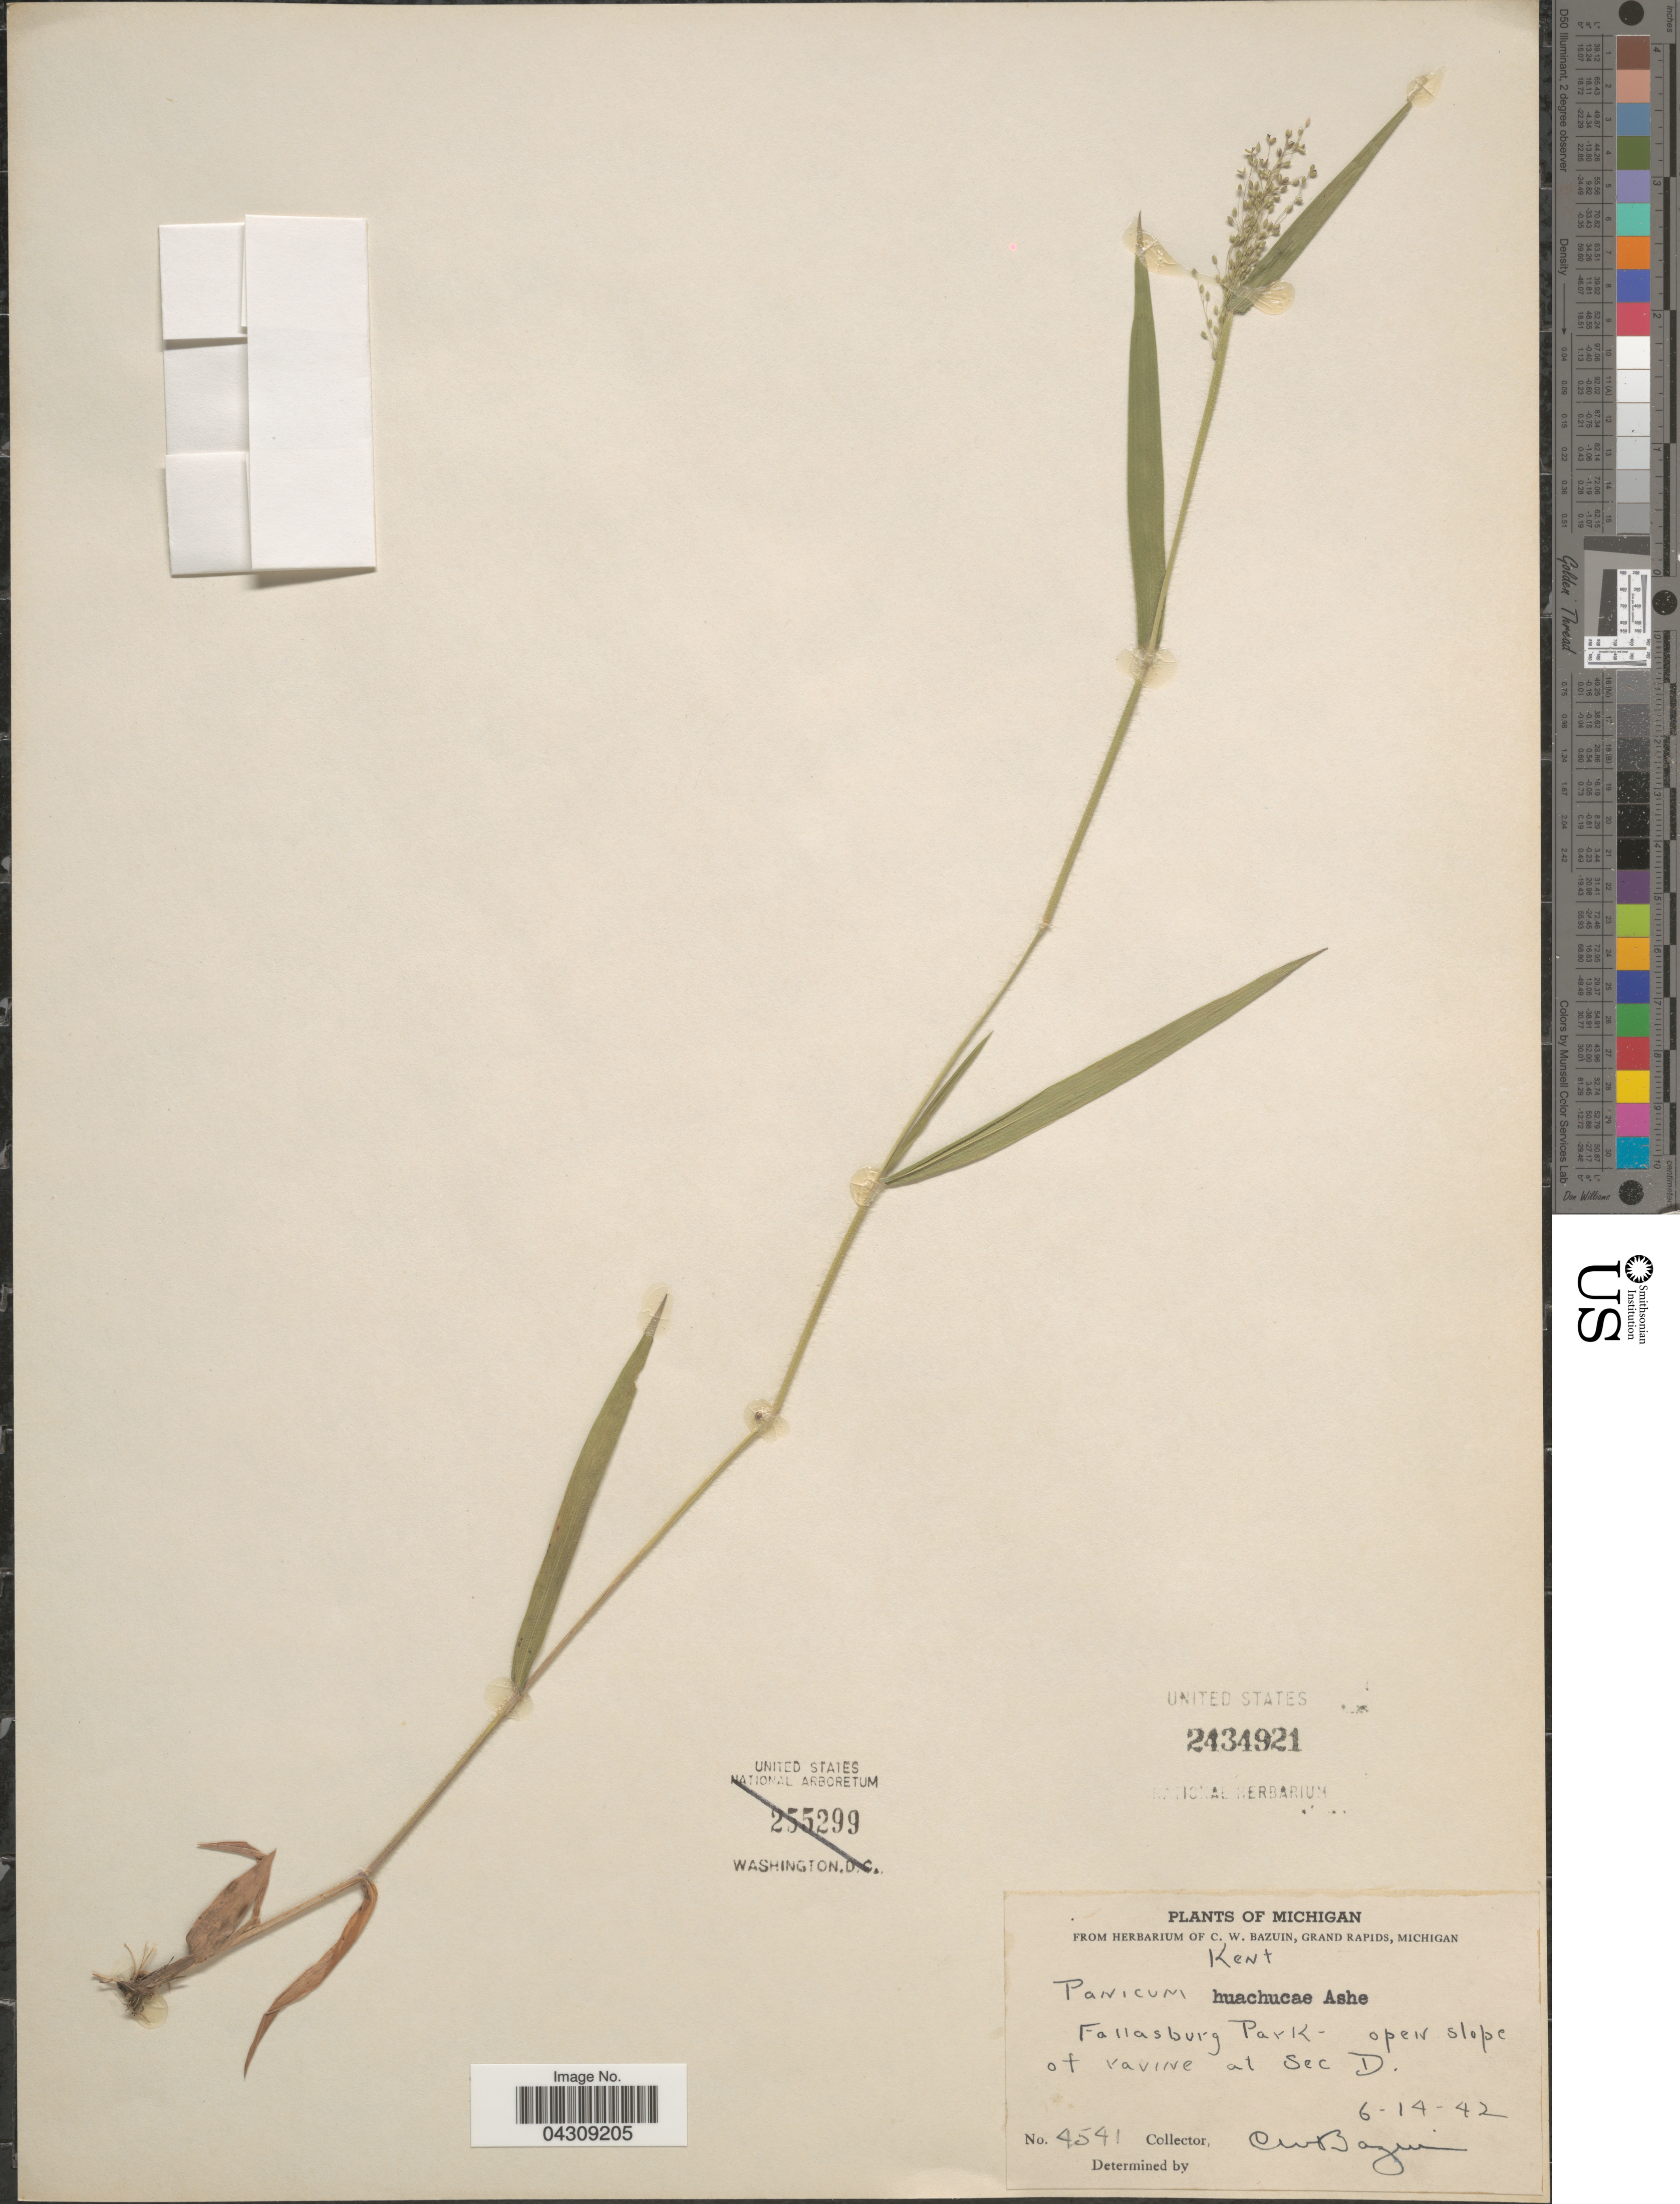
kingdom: Plantae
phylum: Tracheophyta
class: Liliopsida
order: Poales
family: Poaceae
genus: Dichanthelium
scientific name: Dichanthelium acuminatum var. acuminatum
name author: (Sw.) Gould & C.A. Clark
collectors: C. Bazuin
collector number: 4541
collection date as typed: Transcribed d/m/y: 14/6/42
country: United States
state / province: Michigan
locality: Fallasburg Park- open slope of ravine at Sec D.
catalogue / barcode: US 2434921